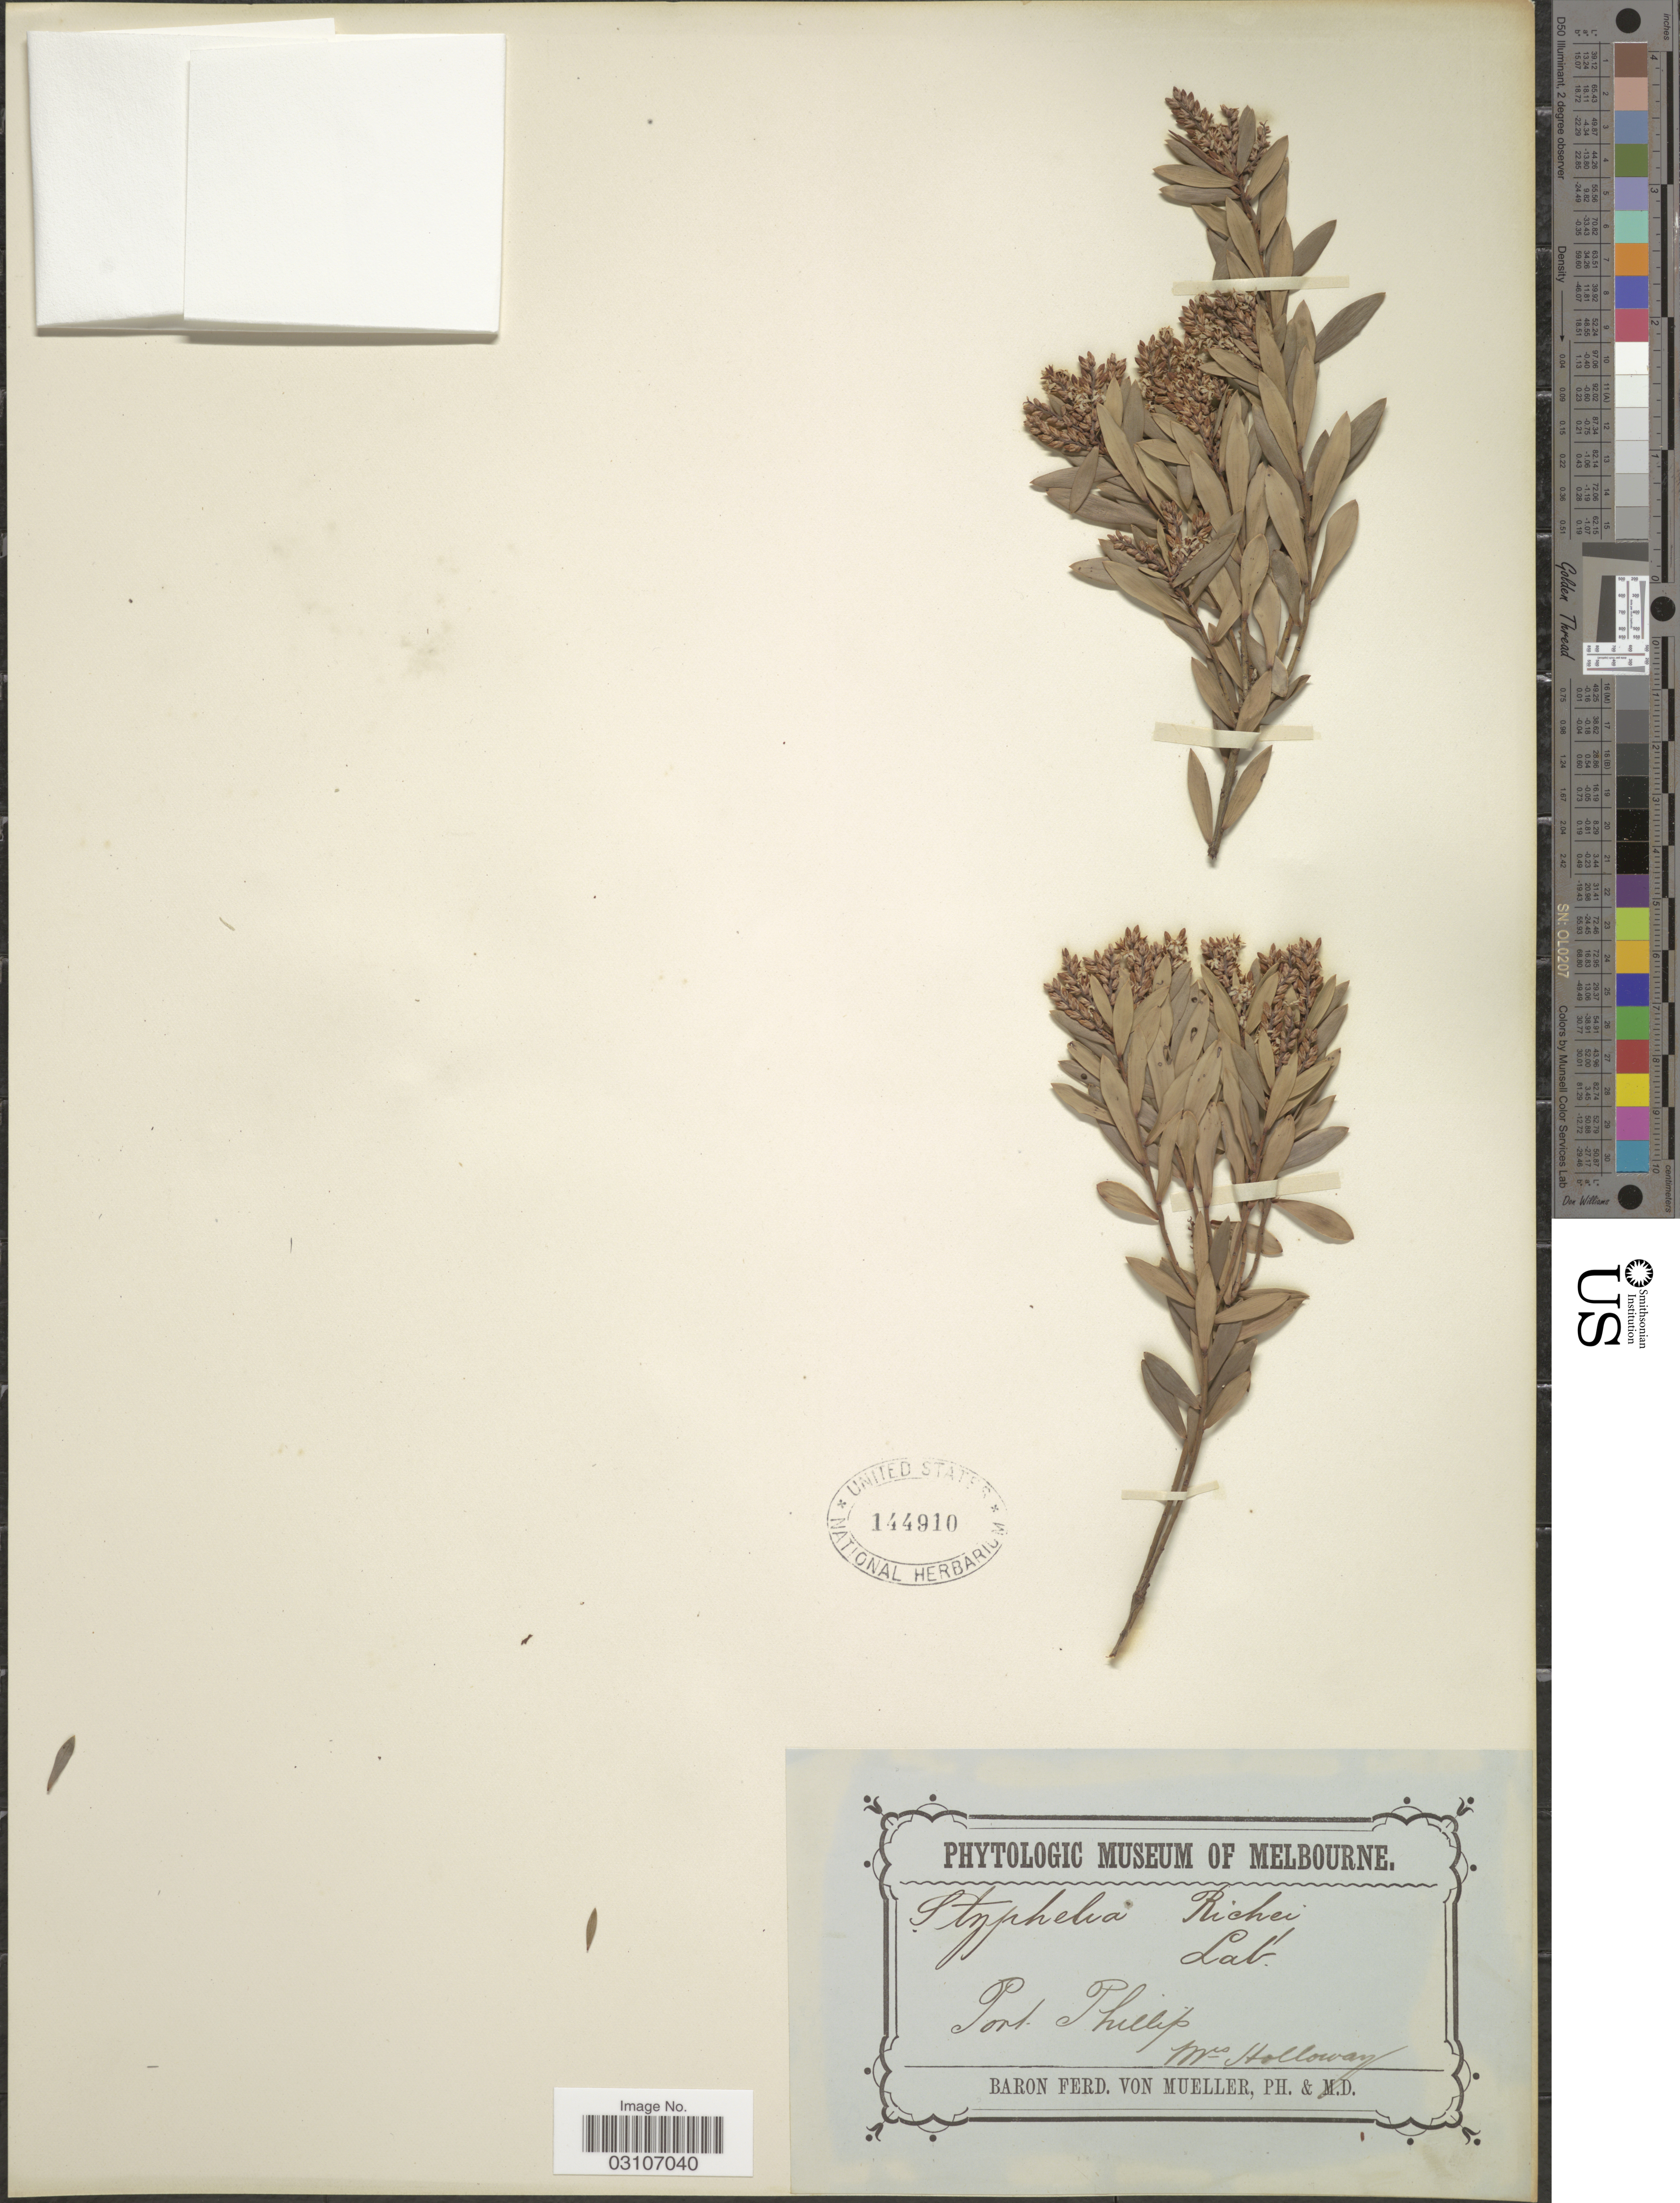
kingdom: Plantae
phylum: Tracheophyta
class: Magnoliopsida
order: Ericales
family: Ericaceae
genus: Leucopogon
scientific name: Leucopogon richei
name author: R. Br.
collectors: Holloway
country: Australia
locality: Port Phillip.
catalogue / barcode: US 144910